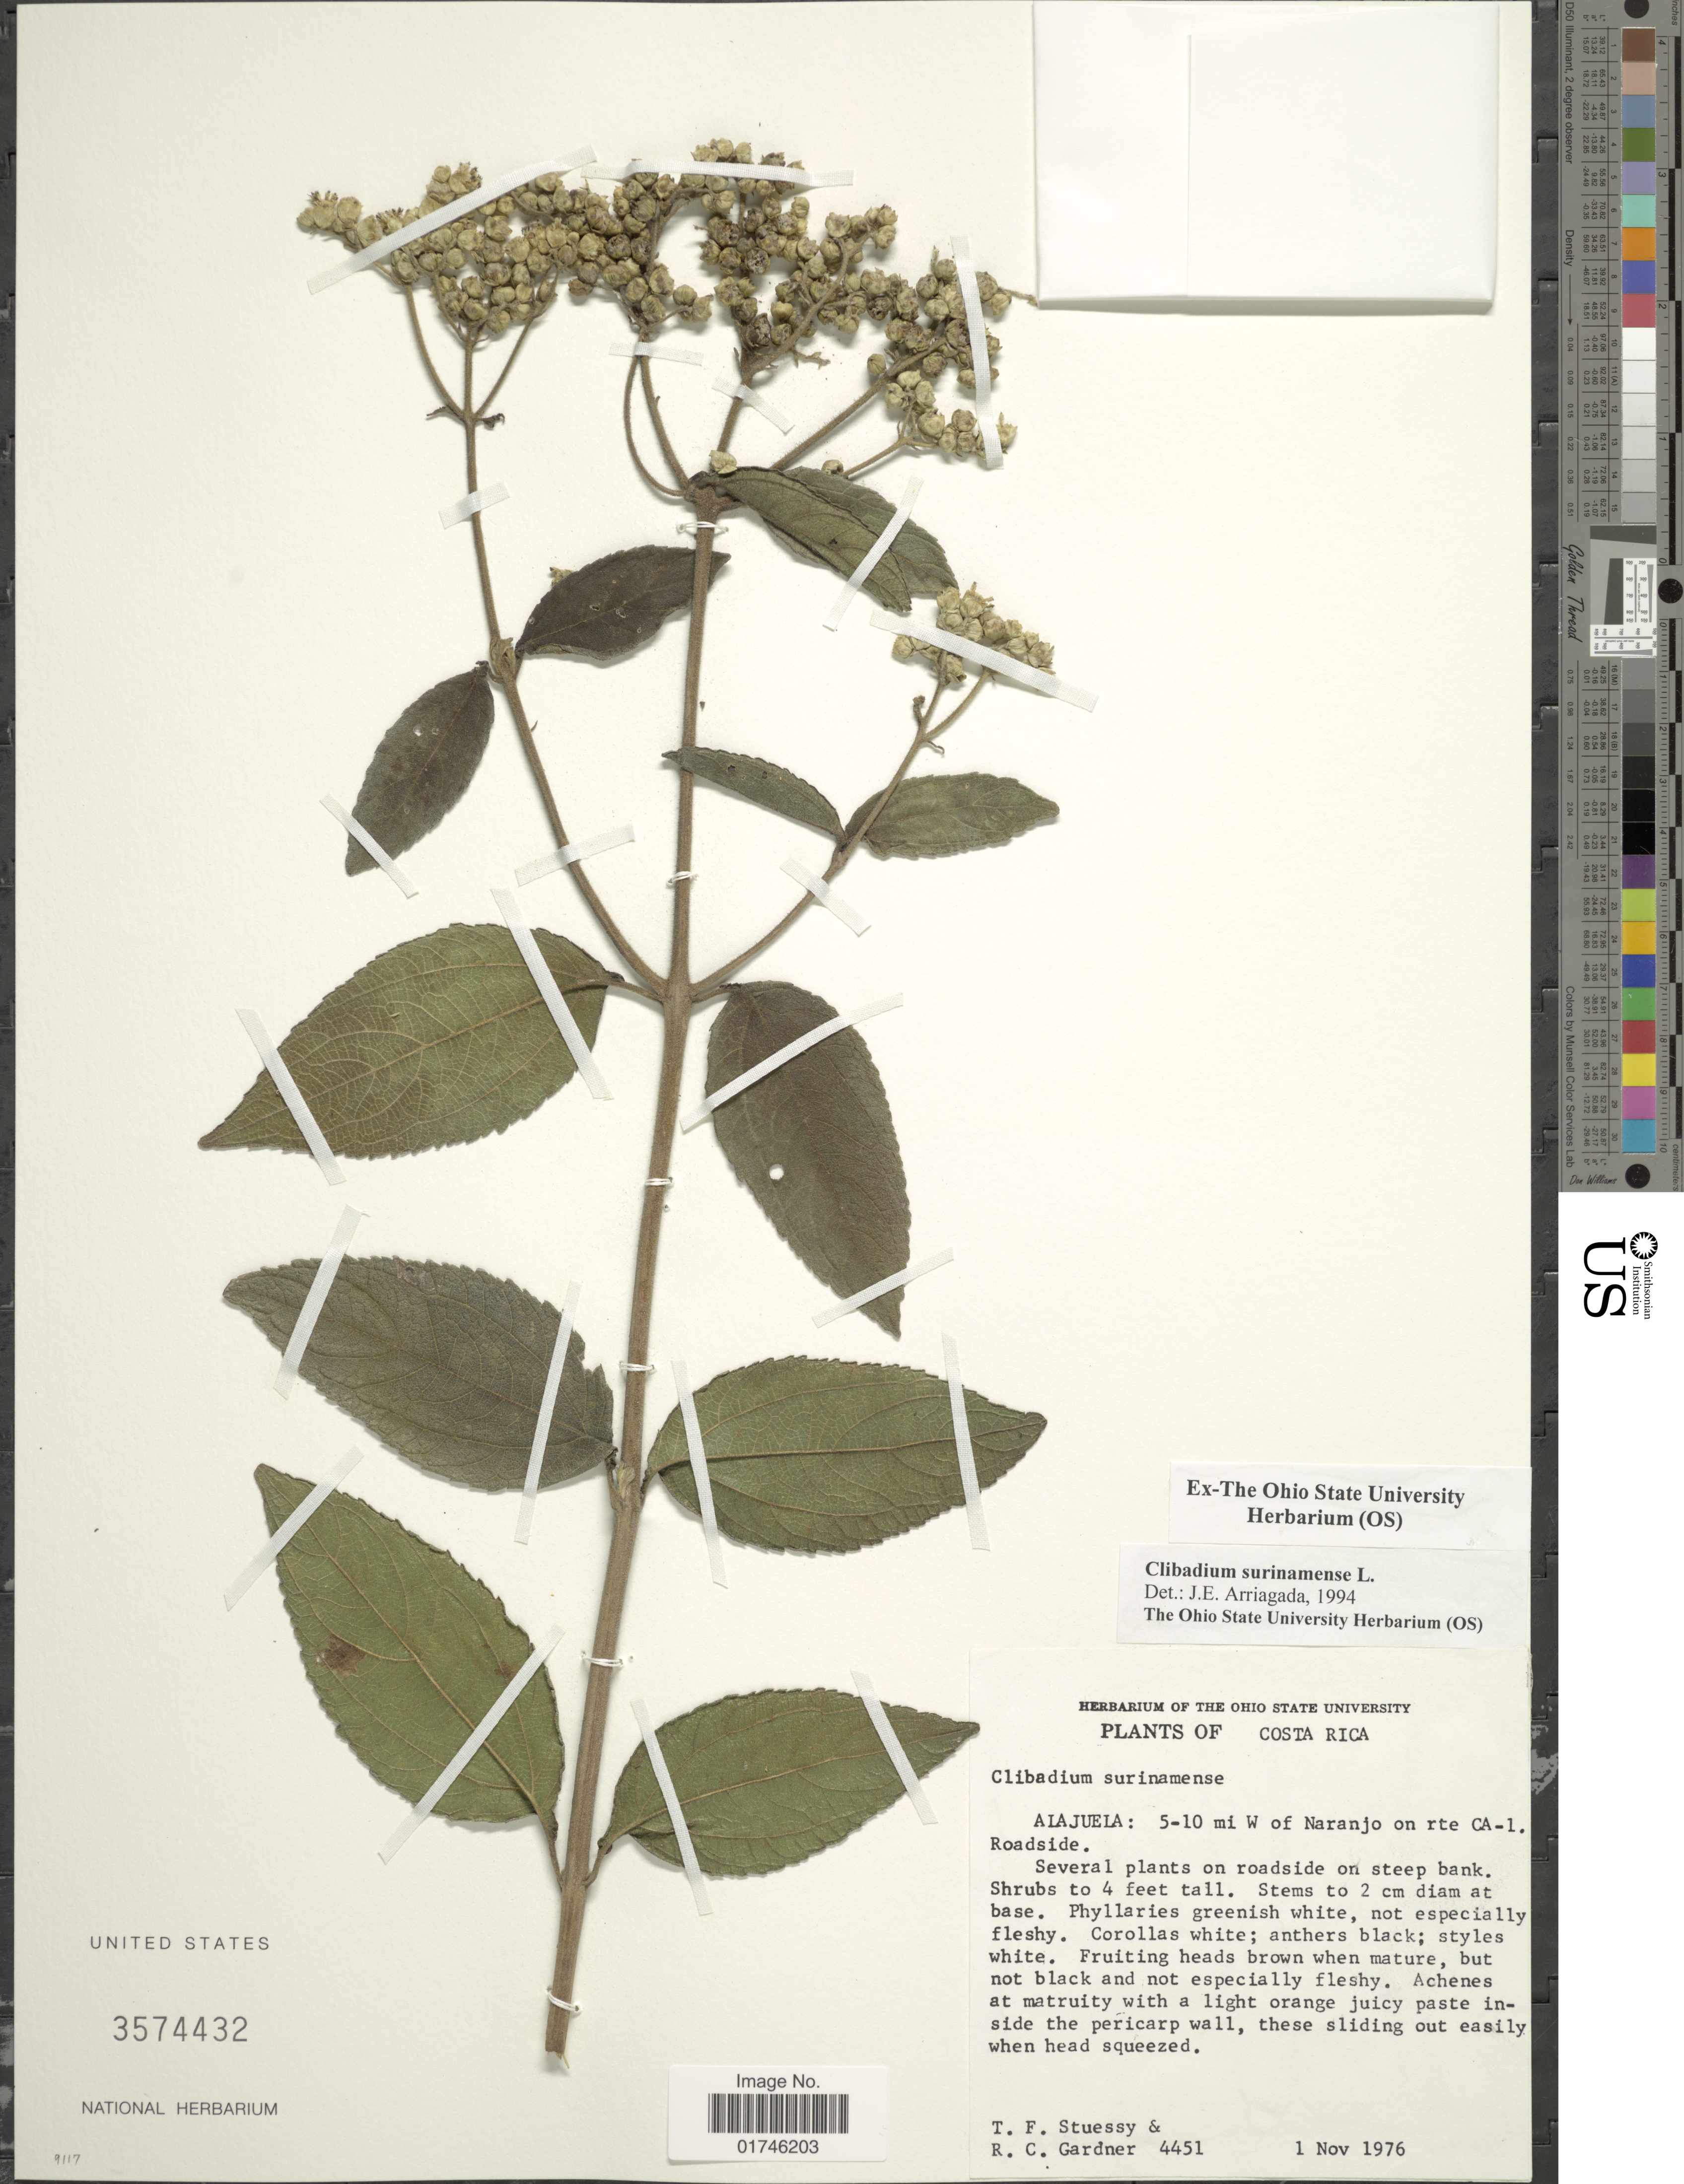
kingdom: Plantae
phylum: Tracheophyta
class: Magnoliopsida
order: Asterales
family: Asteraceae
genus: Clibadium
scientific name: Clibadium surinamense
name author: L.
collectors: T. Stuessy & R. C. Gardner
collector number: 4451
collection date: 1976-11-01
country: Costa Rica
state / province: Alajuela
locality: Alajuela: 5-10 mi W of Naranjo on rte CA-1 Roadside.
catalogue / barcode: US 3574432